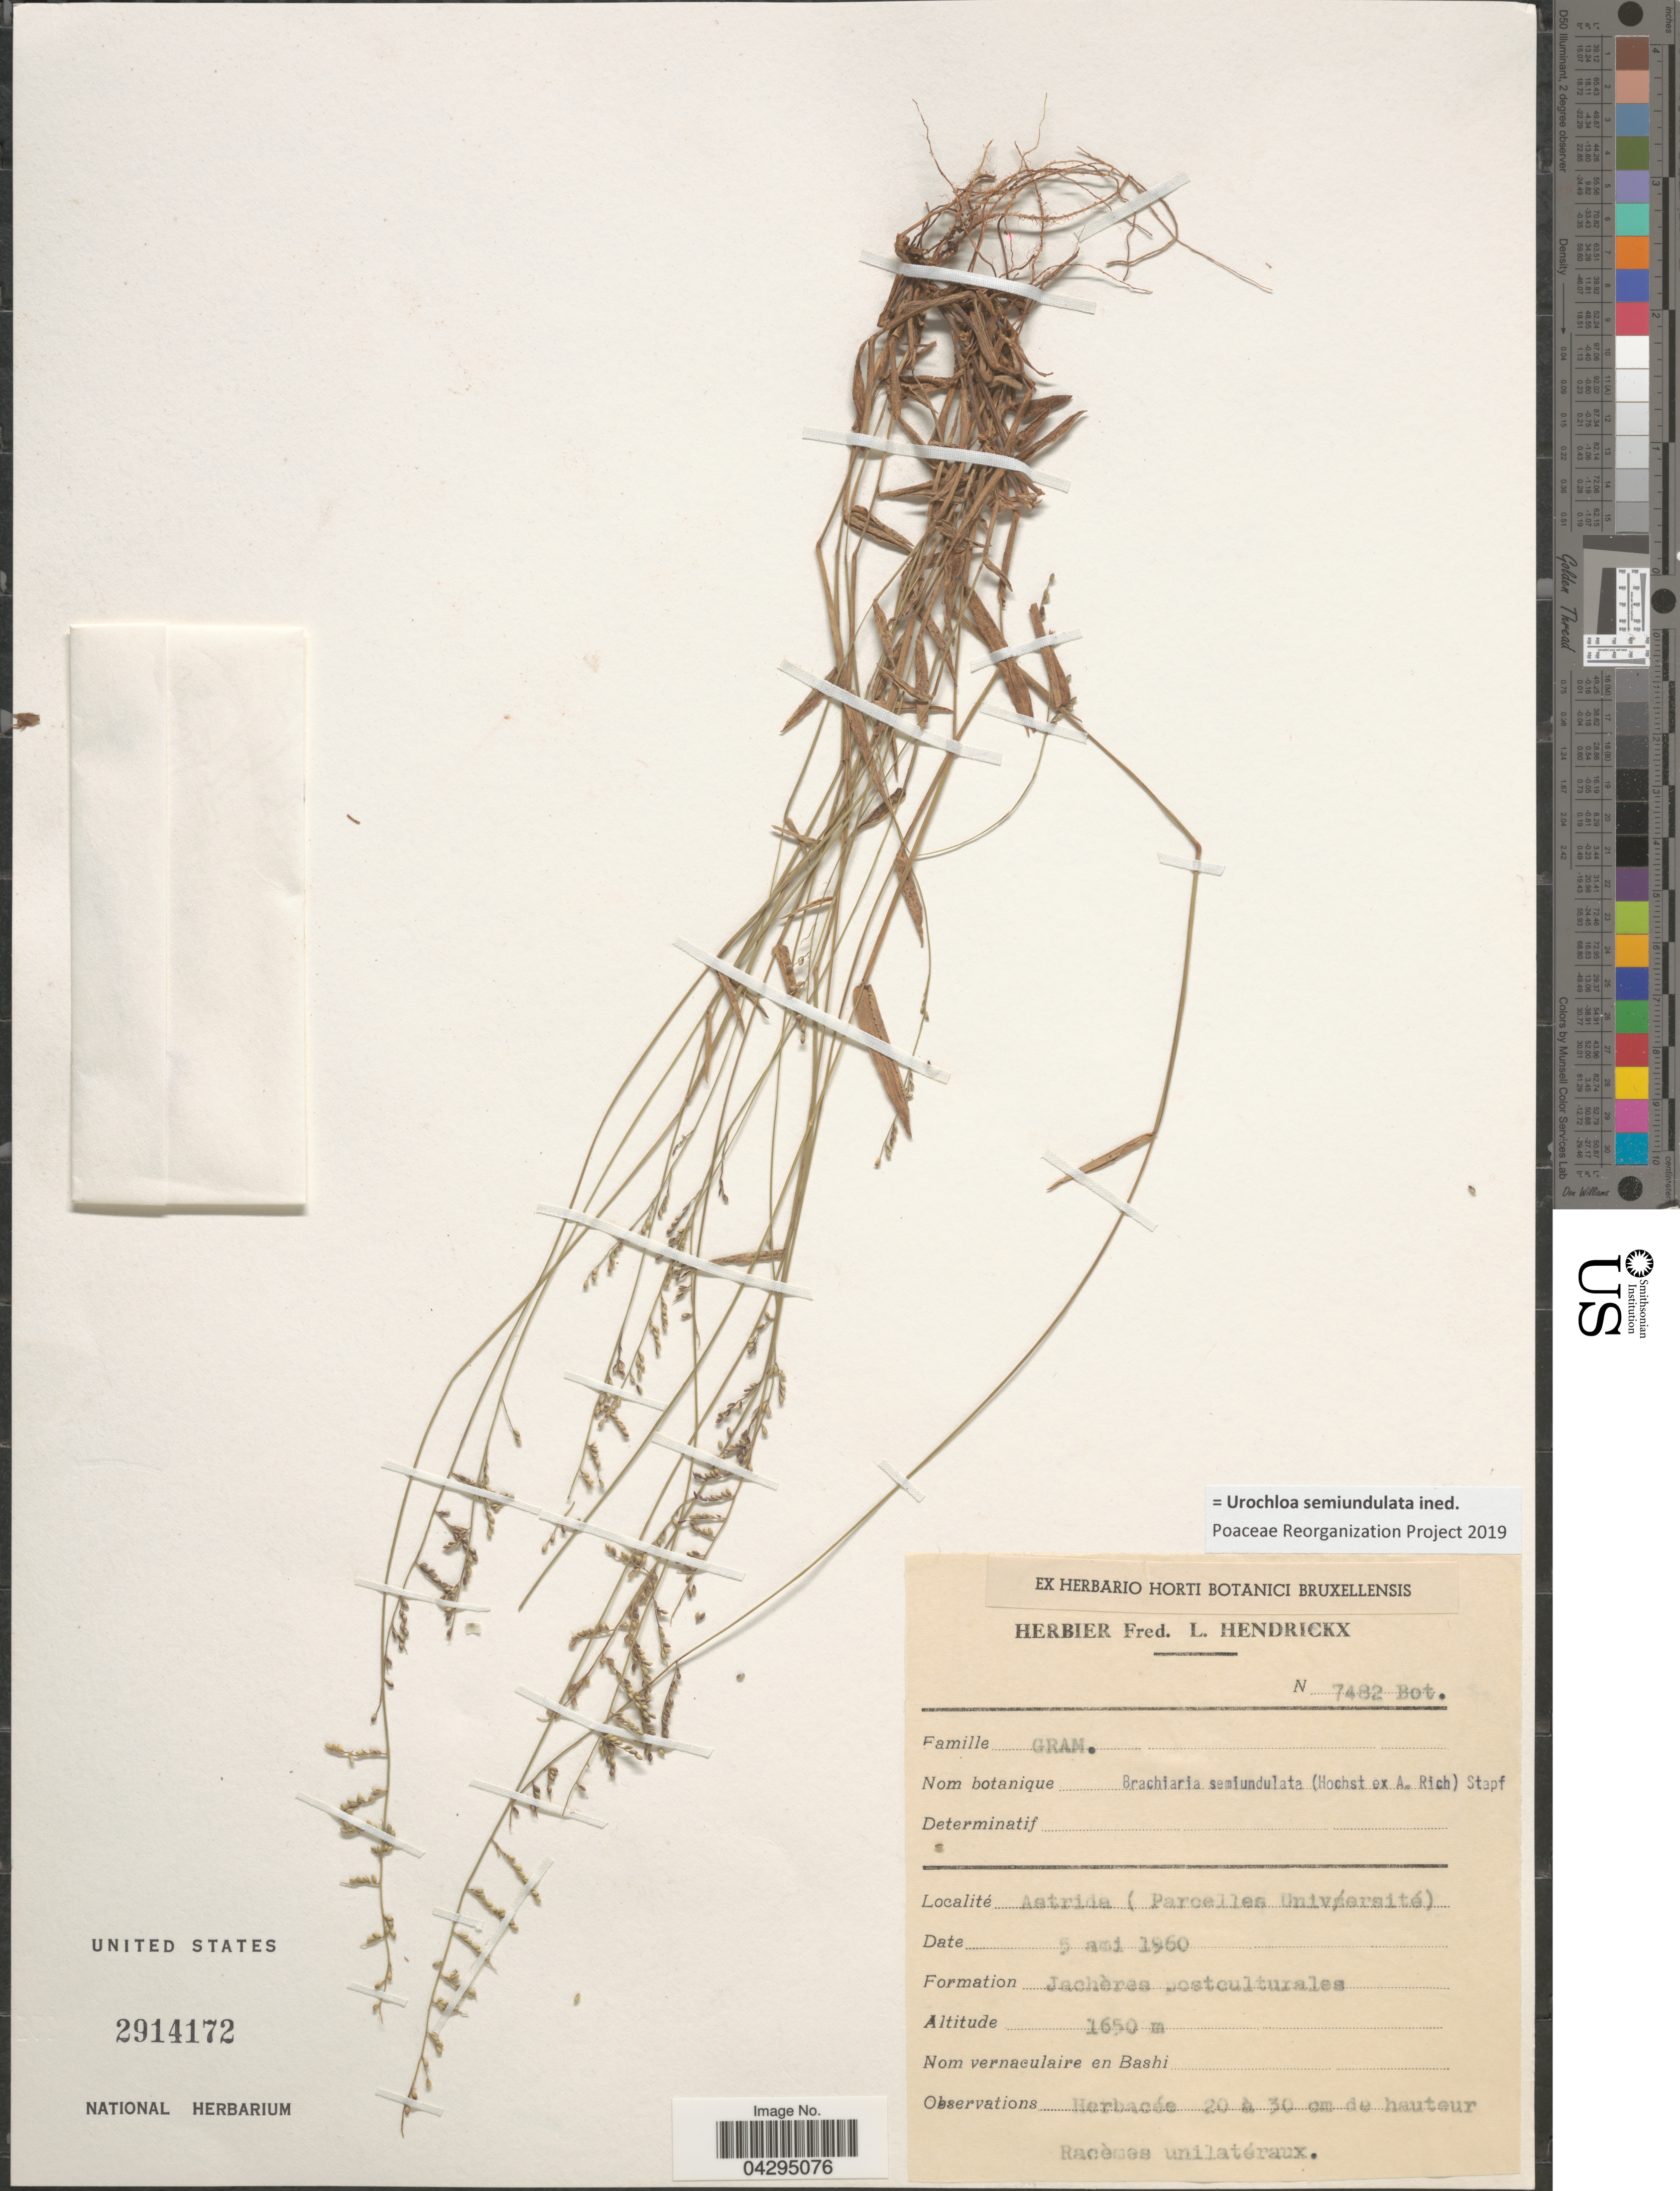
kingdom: Plantae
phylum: Tracheophyta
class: Liliopsida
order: Poales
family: Poaceae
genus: Urochloa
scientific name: Urochloa semiundulata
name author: (Hochst. ex A. Rich.) Ashal. & V. J. Nair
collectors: Ex herb. Fred. L. Hendrickx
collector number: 7482Bot.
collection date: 1960-05-05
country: Greece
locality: Astrida (Parcelles Université).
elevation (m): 1650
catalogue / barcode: US 2914172